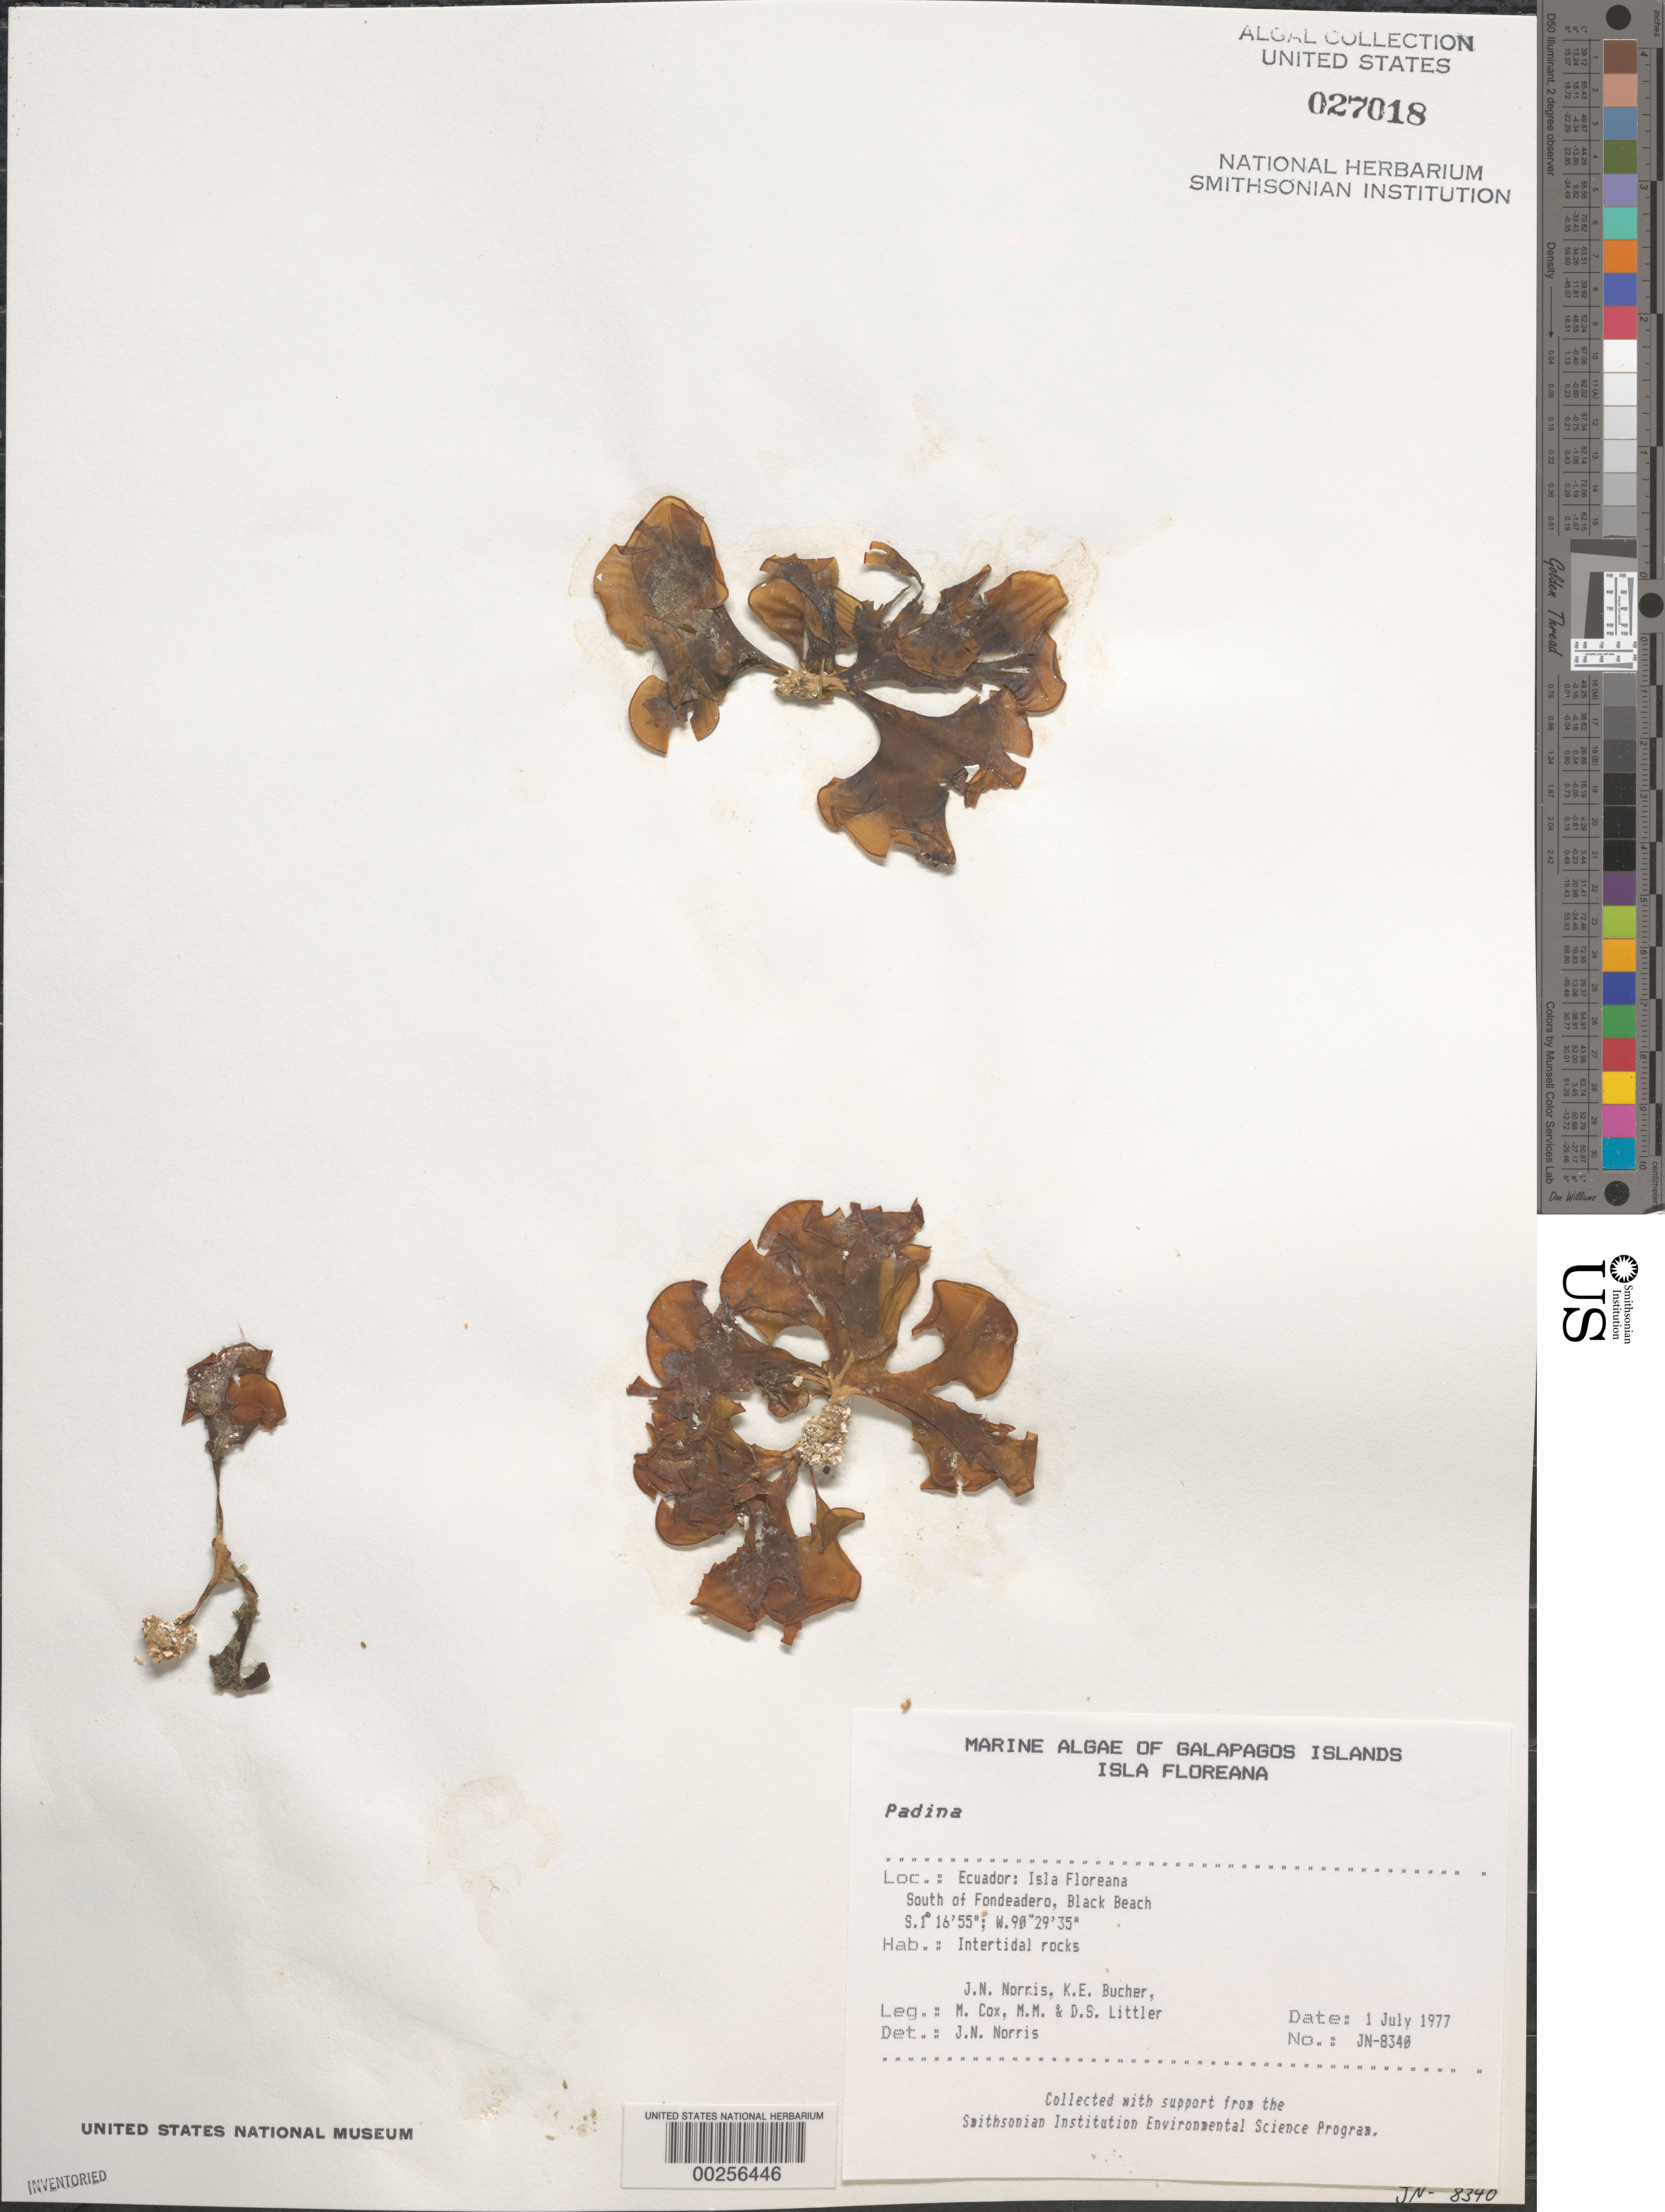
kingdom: Chromista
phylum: Ochrophyta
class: Phaeophyceae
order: Dictyotales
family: Dictyotaceae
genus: Padina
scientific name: Padina sp.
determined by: Norris, James N.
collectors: J. N. Norris, K. E. Bucher, M. Cox, M. M. Littler & D. S. Littler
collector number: JN-8340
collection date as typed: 01 Jul 1977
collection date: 1977-07-01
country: Ecuador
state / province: Colón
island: Floreana [Charles, Santa Maria]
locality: Black Beach south of Fondeadero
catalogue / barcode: US 27018